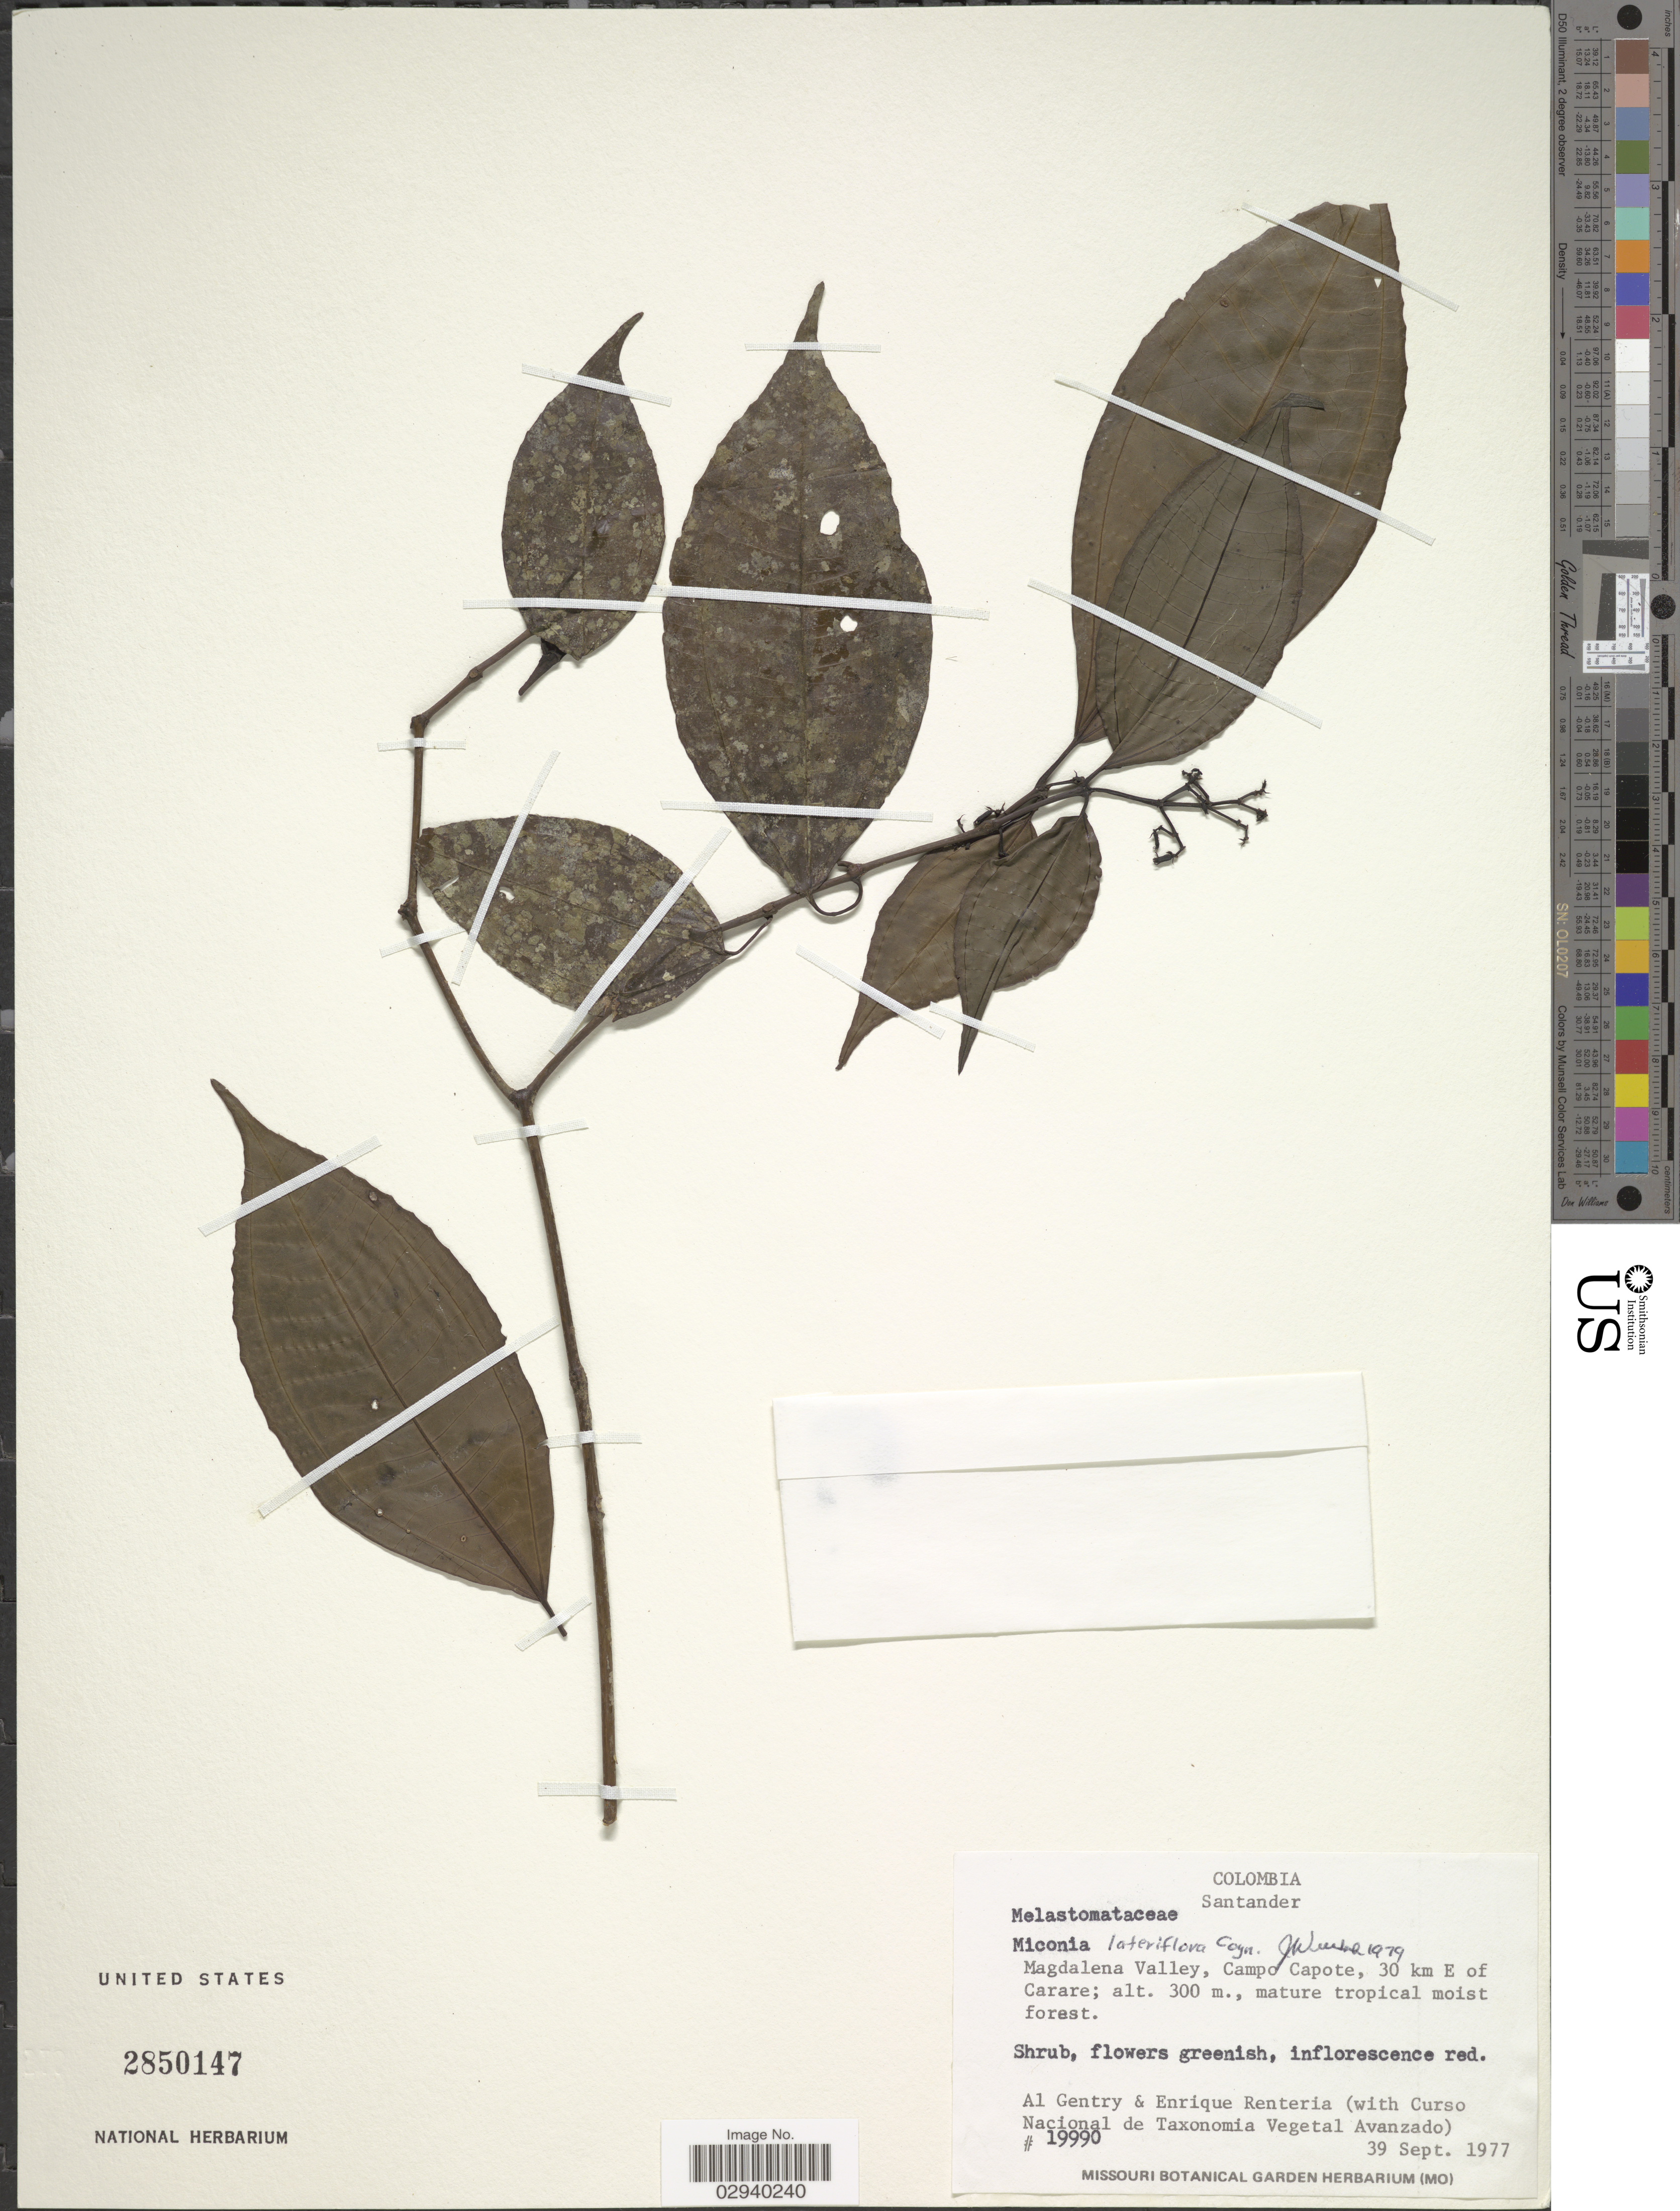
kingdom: Plantae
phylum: Tracheophyta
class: Magnoliopsida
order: Myrtales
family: Melastomataceae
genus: Miconia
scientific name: Miconia lateriflora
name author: Cogn.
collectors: A. H. Gentry, E. Renteria & et al.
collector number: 19990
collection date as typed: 39 Sept. 1977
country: Colombia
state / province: Santander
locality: Magdalena Valley, Campo Capote, 30 km E of Carare.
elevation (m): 300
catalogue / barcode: US 2850147